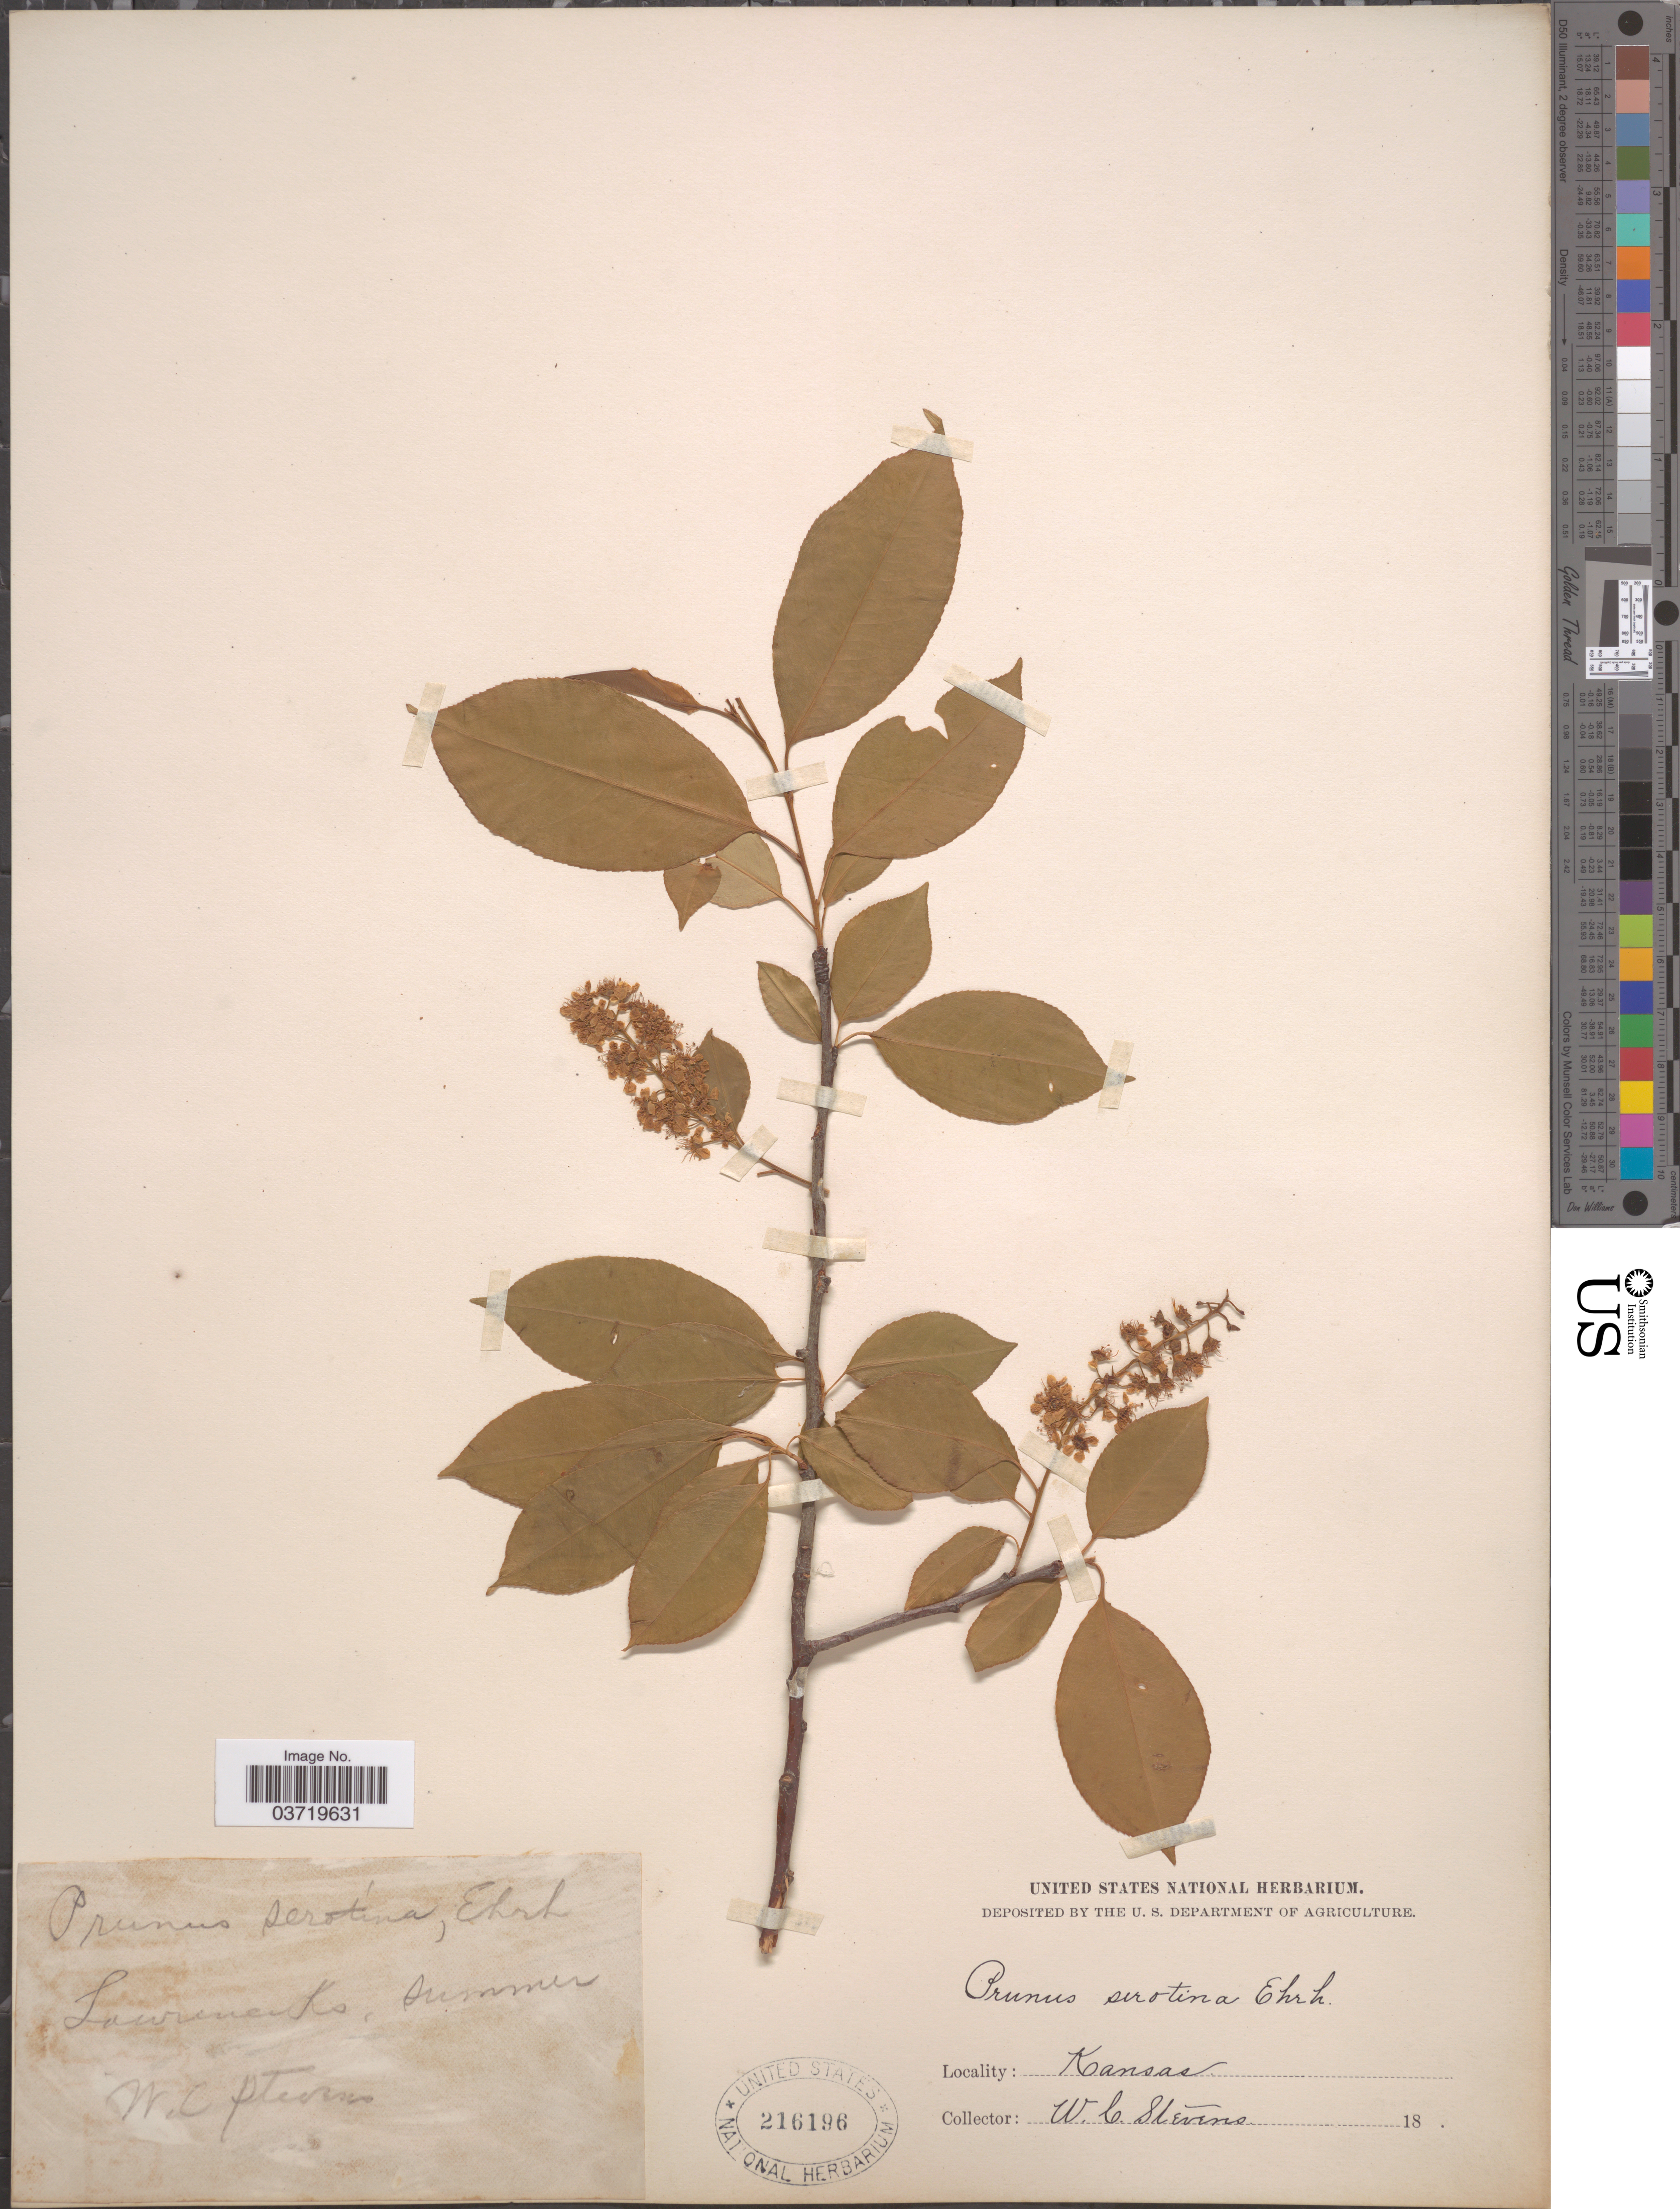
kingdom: Plantae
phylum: Tracheophyta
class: Magnoliopsida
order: Rosales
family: Rosaceae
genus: Prunus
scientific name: Prunus serotina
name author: Ehrh.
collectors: W. C. Stevens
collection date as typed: Summer 18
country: United States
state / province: Kansas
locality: Lawrence Ko.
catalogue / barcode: US 216196